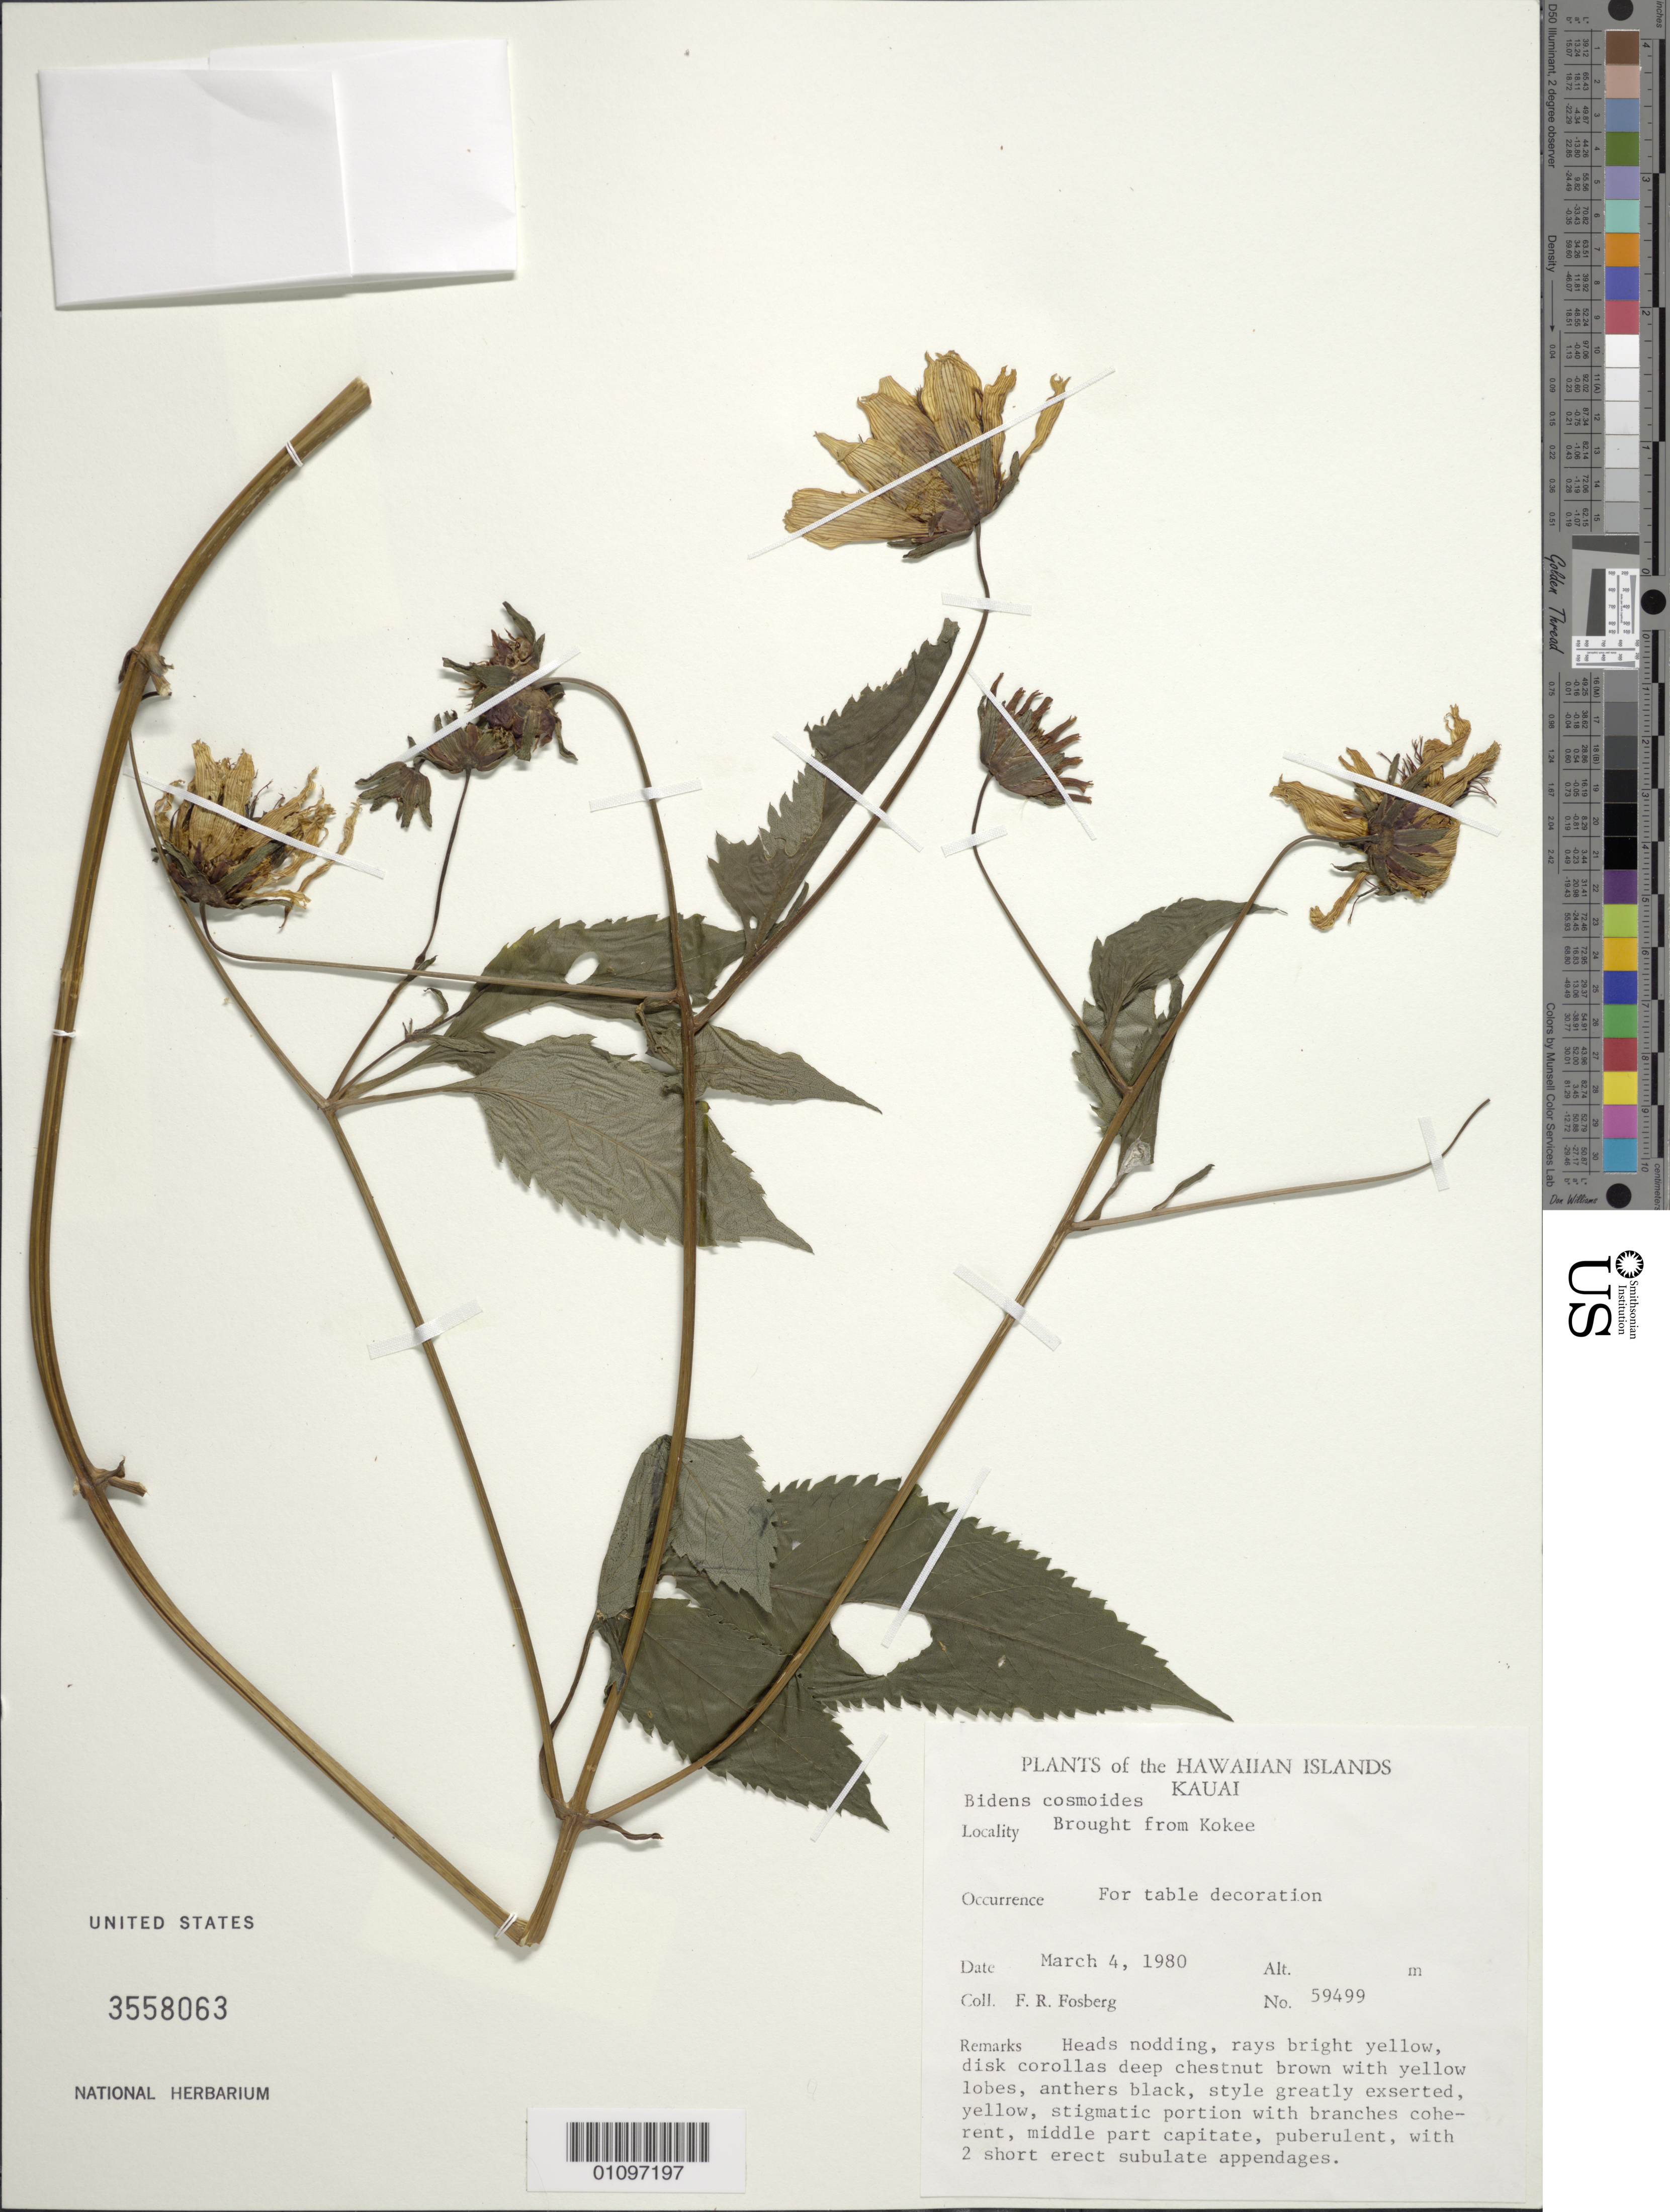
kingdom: Plantae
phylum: Tracheophyta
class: Magnoliopsida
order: Asterales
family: Asteraceae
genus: Bidens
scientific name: Bidens cosmoides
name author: (A. Gray) Sherff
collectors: F. R. Fosberg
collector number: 59499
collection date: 1980-03-04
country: United States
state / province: Hawaii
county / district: Kauai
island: Kaua'i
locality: Brought from Kokee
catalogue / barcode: US 3558063